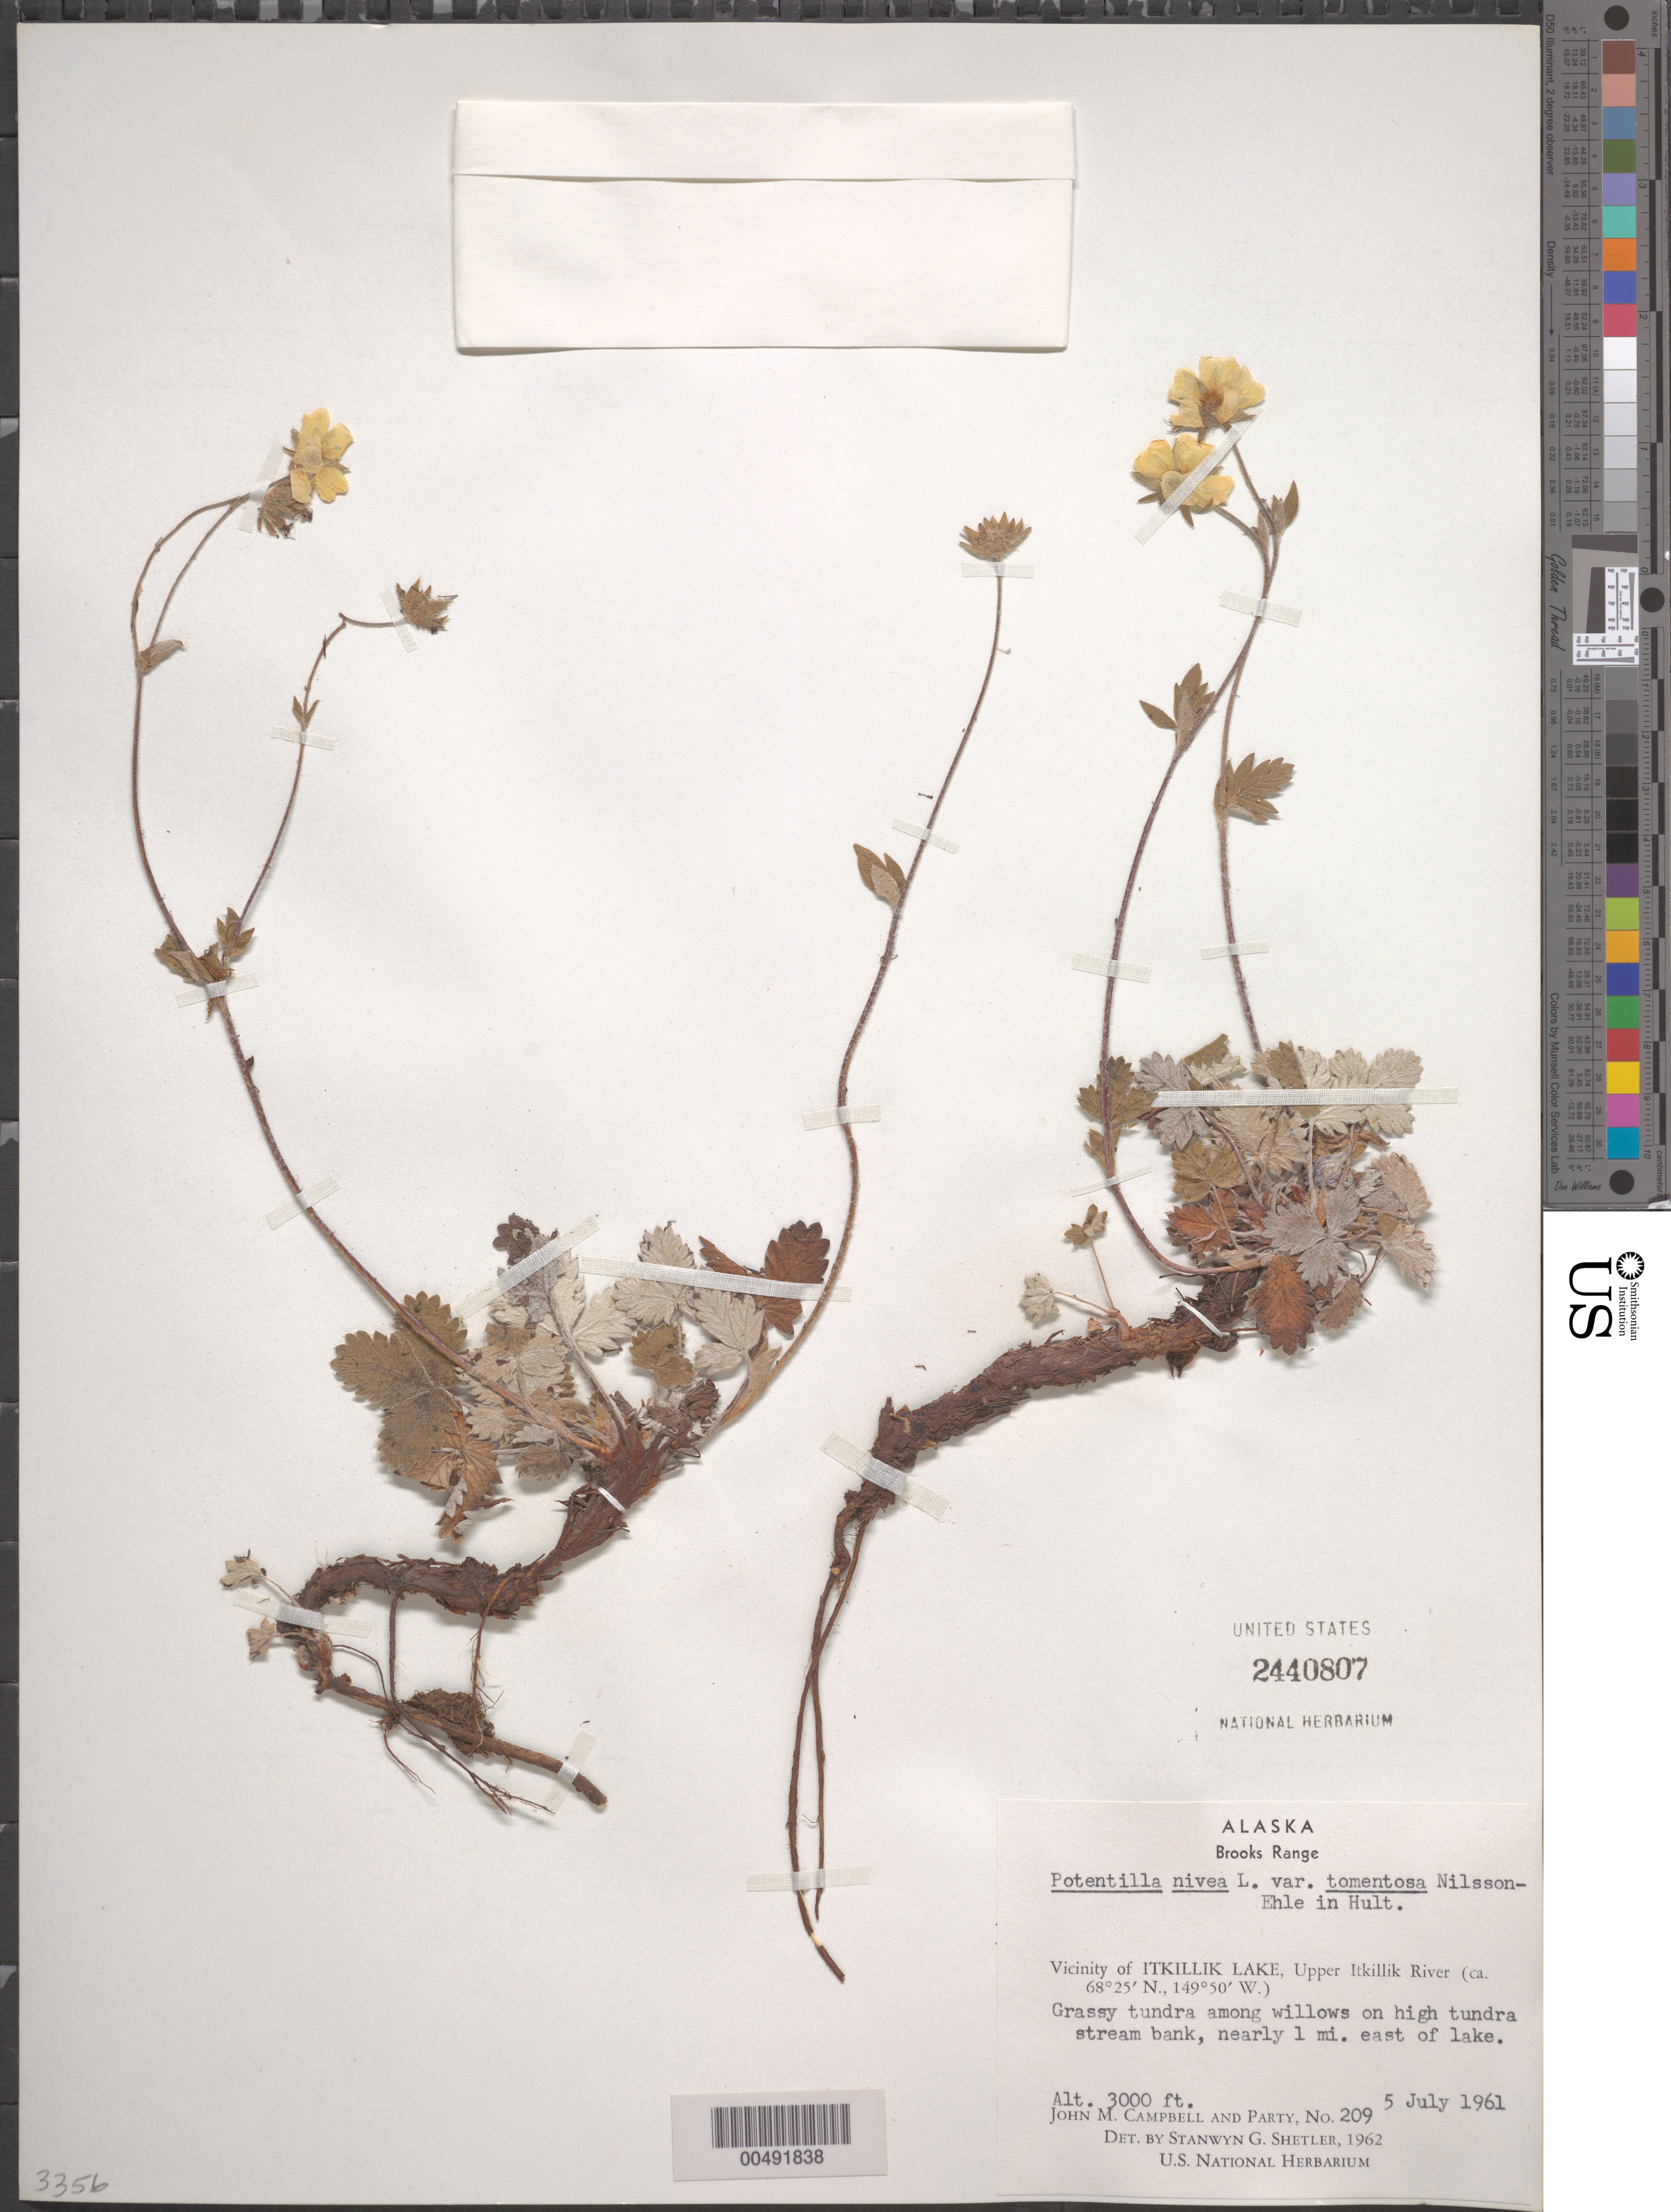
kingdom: Plantae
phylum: Tracheophyta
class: Magnoliopsida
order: Rosales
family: Rosaceae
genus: Potentilla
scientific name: Potentilla nivea var. tomentosa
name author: Nillson-Ehle in Hultén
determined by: Shetler, Stanwyn G., (US), NMNH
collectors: J. M. Campbell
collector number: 209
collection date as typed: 05 Jul 1961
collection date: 1961-07-05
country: United States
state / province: Alaska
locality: Brooks Range, Upper Itkillik River, nearly 1 mi. east of Itkillik Lake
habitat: grassy tundra among willows on high tundra stream bank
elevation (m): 914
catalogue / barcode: US 2440807